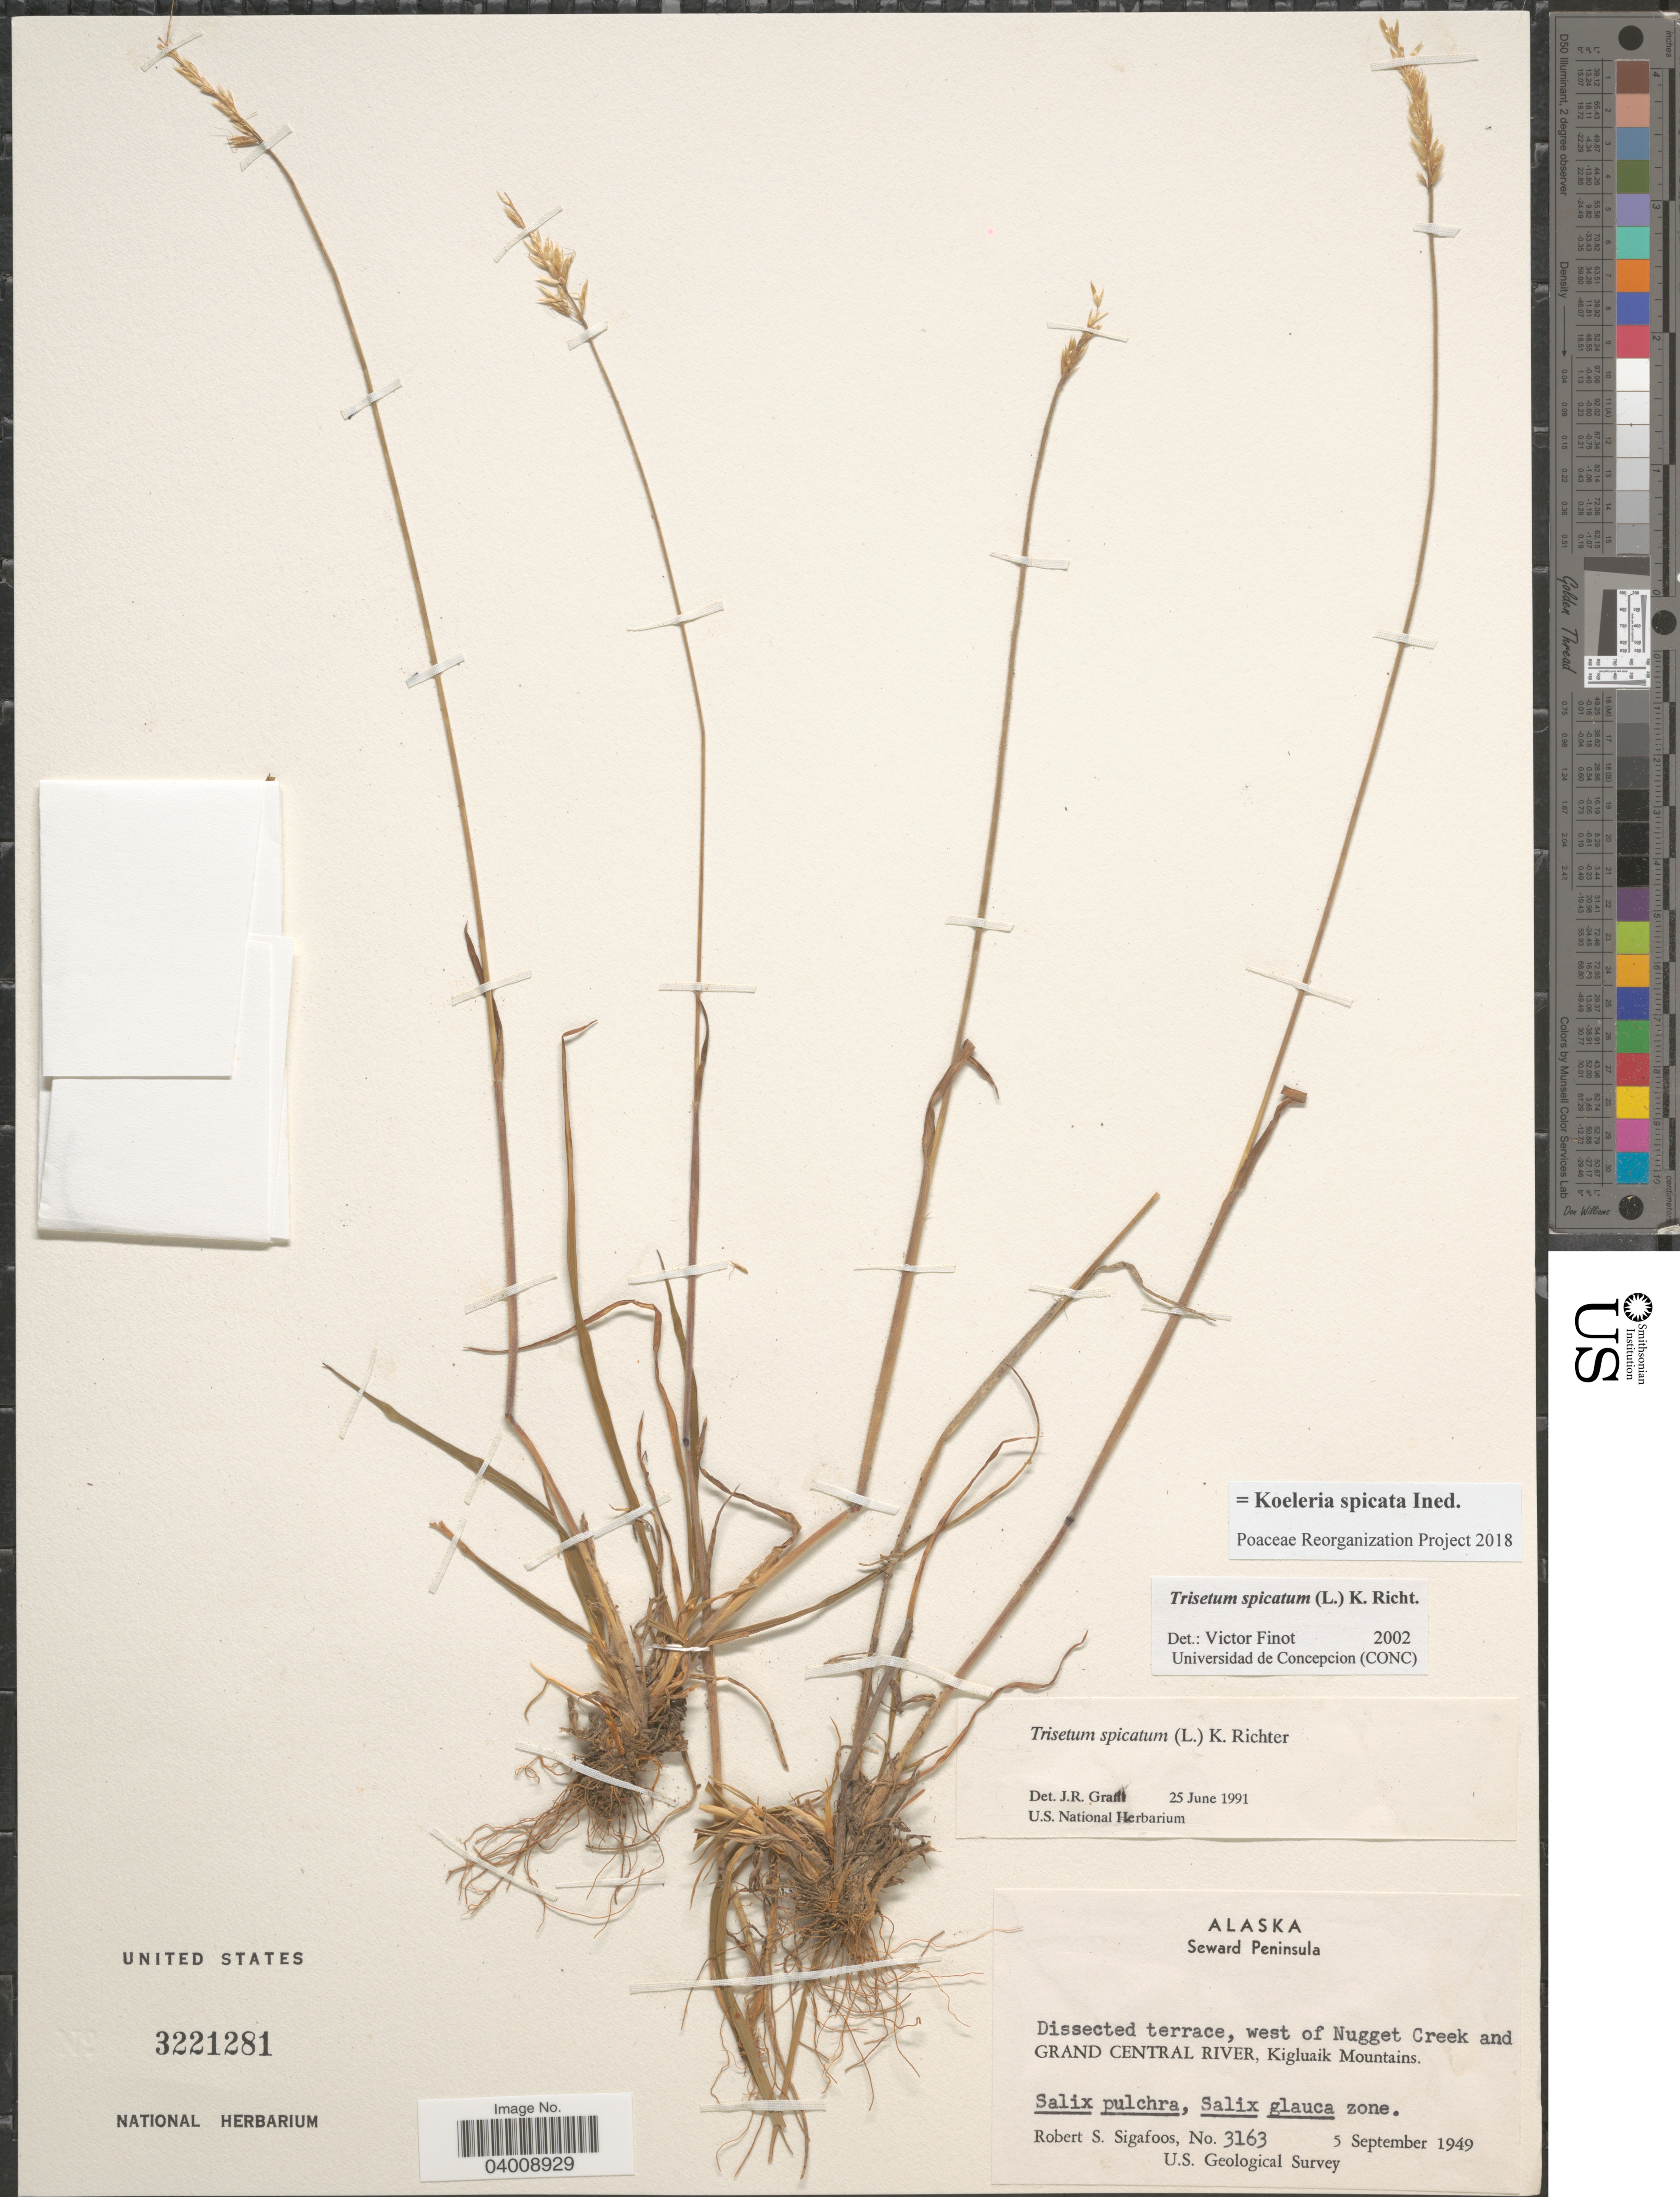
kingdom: Plantae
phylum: Tracheophyta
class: Liliopsida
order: Poales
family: Poaceae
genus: Koeleria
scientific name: Koeleria spicata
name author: (L.) Barberá et al.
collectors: R. Sigafoos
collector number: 3163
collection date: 1949-09-05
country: United States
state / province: Alaska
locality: Seward Peninsula. Dissected terrace, west of Nugget Creek and Grand Central River, Kigluaik Mountains.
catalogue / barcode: US 3221281